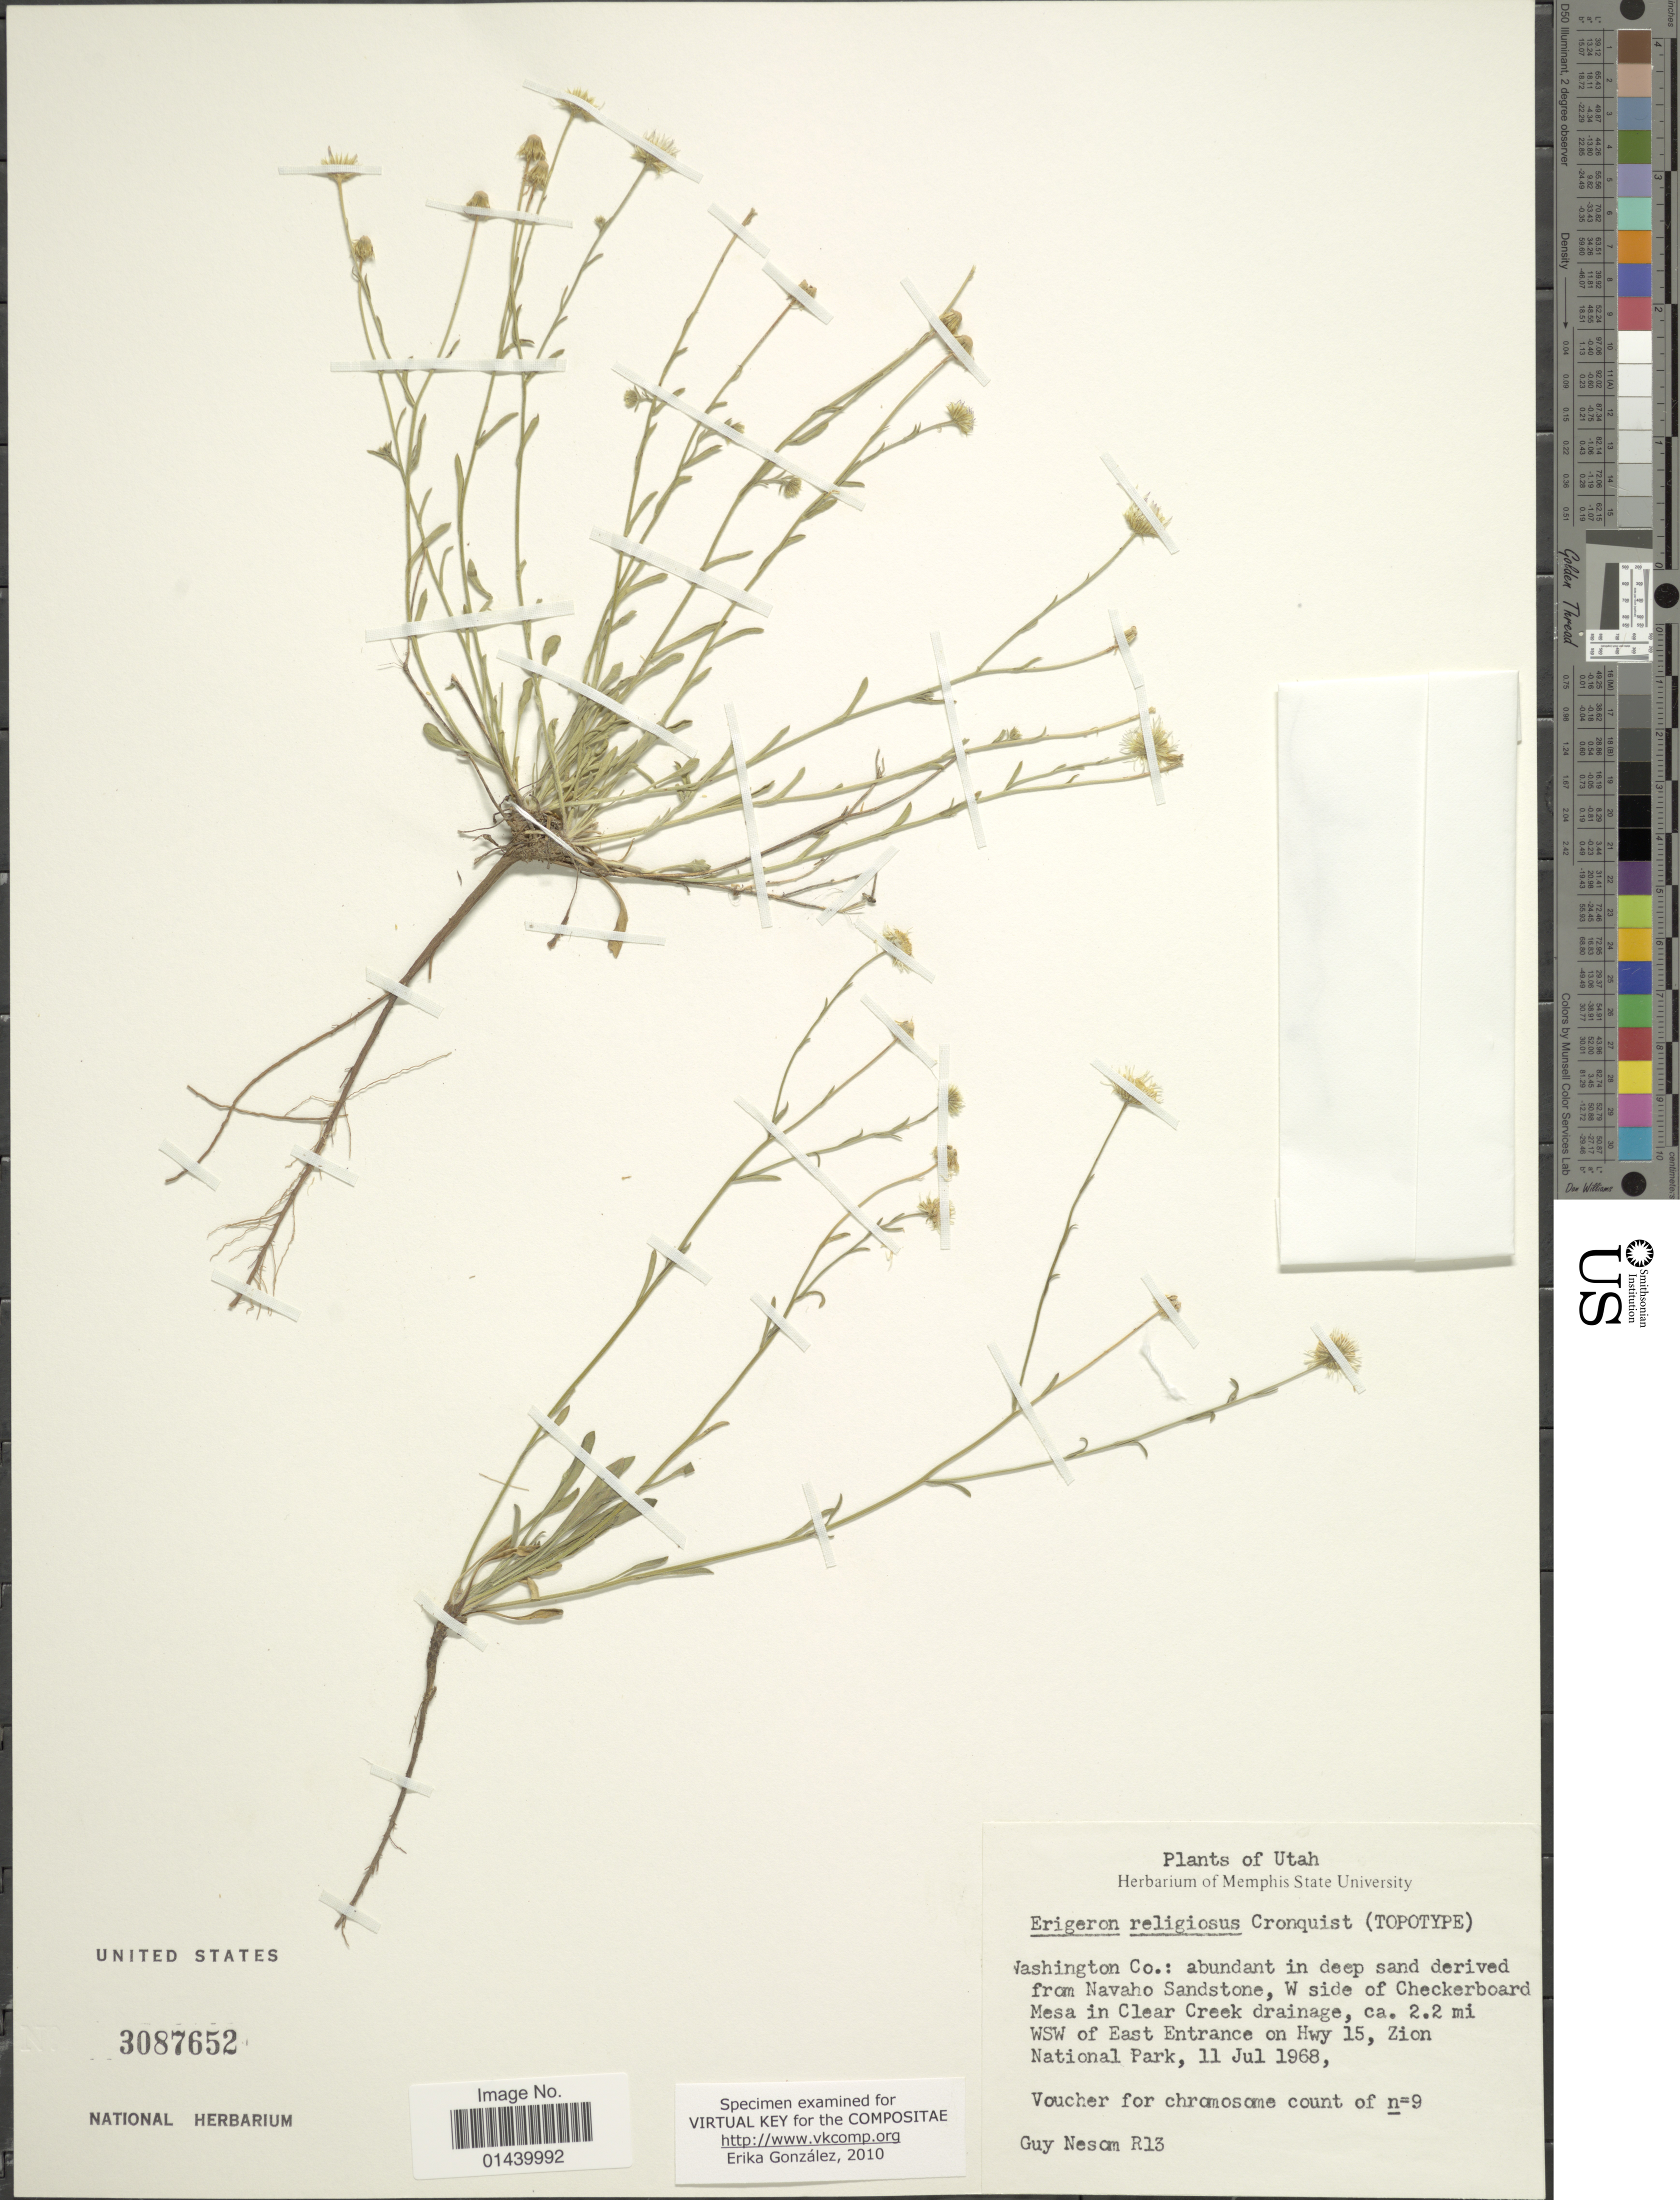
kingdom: Plantae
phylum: Tracheophyta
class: Magnoliopsida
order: Asterales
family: Asteraceae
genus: Erigeron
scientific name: Erigeron religiosus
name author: Cronq.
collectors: G. Nesom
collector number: R13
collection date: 1968-07-11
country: United States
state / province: Utah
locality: Washington Co.: abundant in deep sand derived from Navaho Sandstone, W side of Checkerboard Mesa in Clear Creek drainage, ca. 2.2 mi WSW of East Entrance on Hwy 15, Zion National Park.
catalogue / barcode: US 3087652